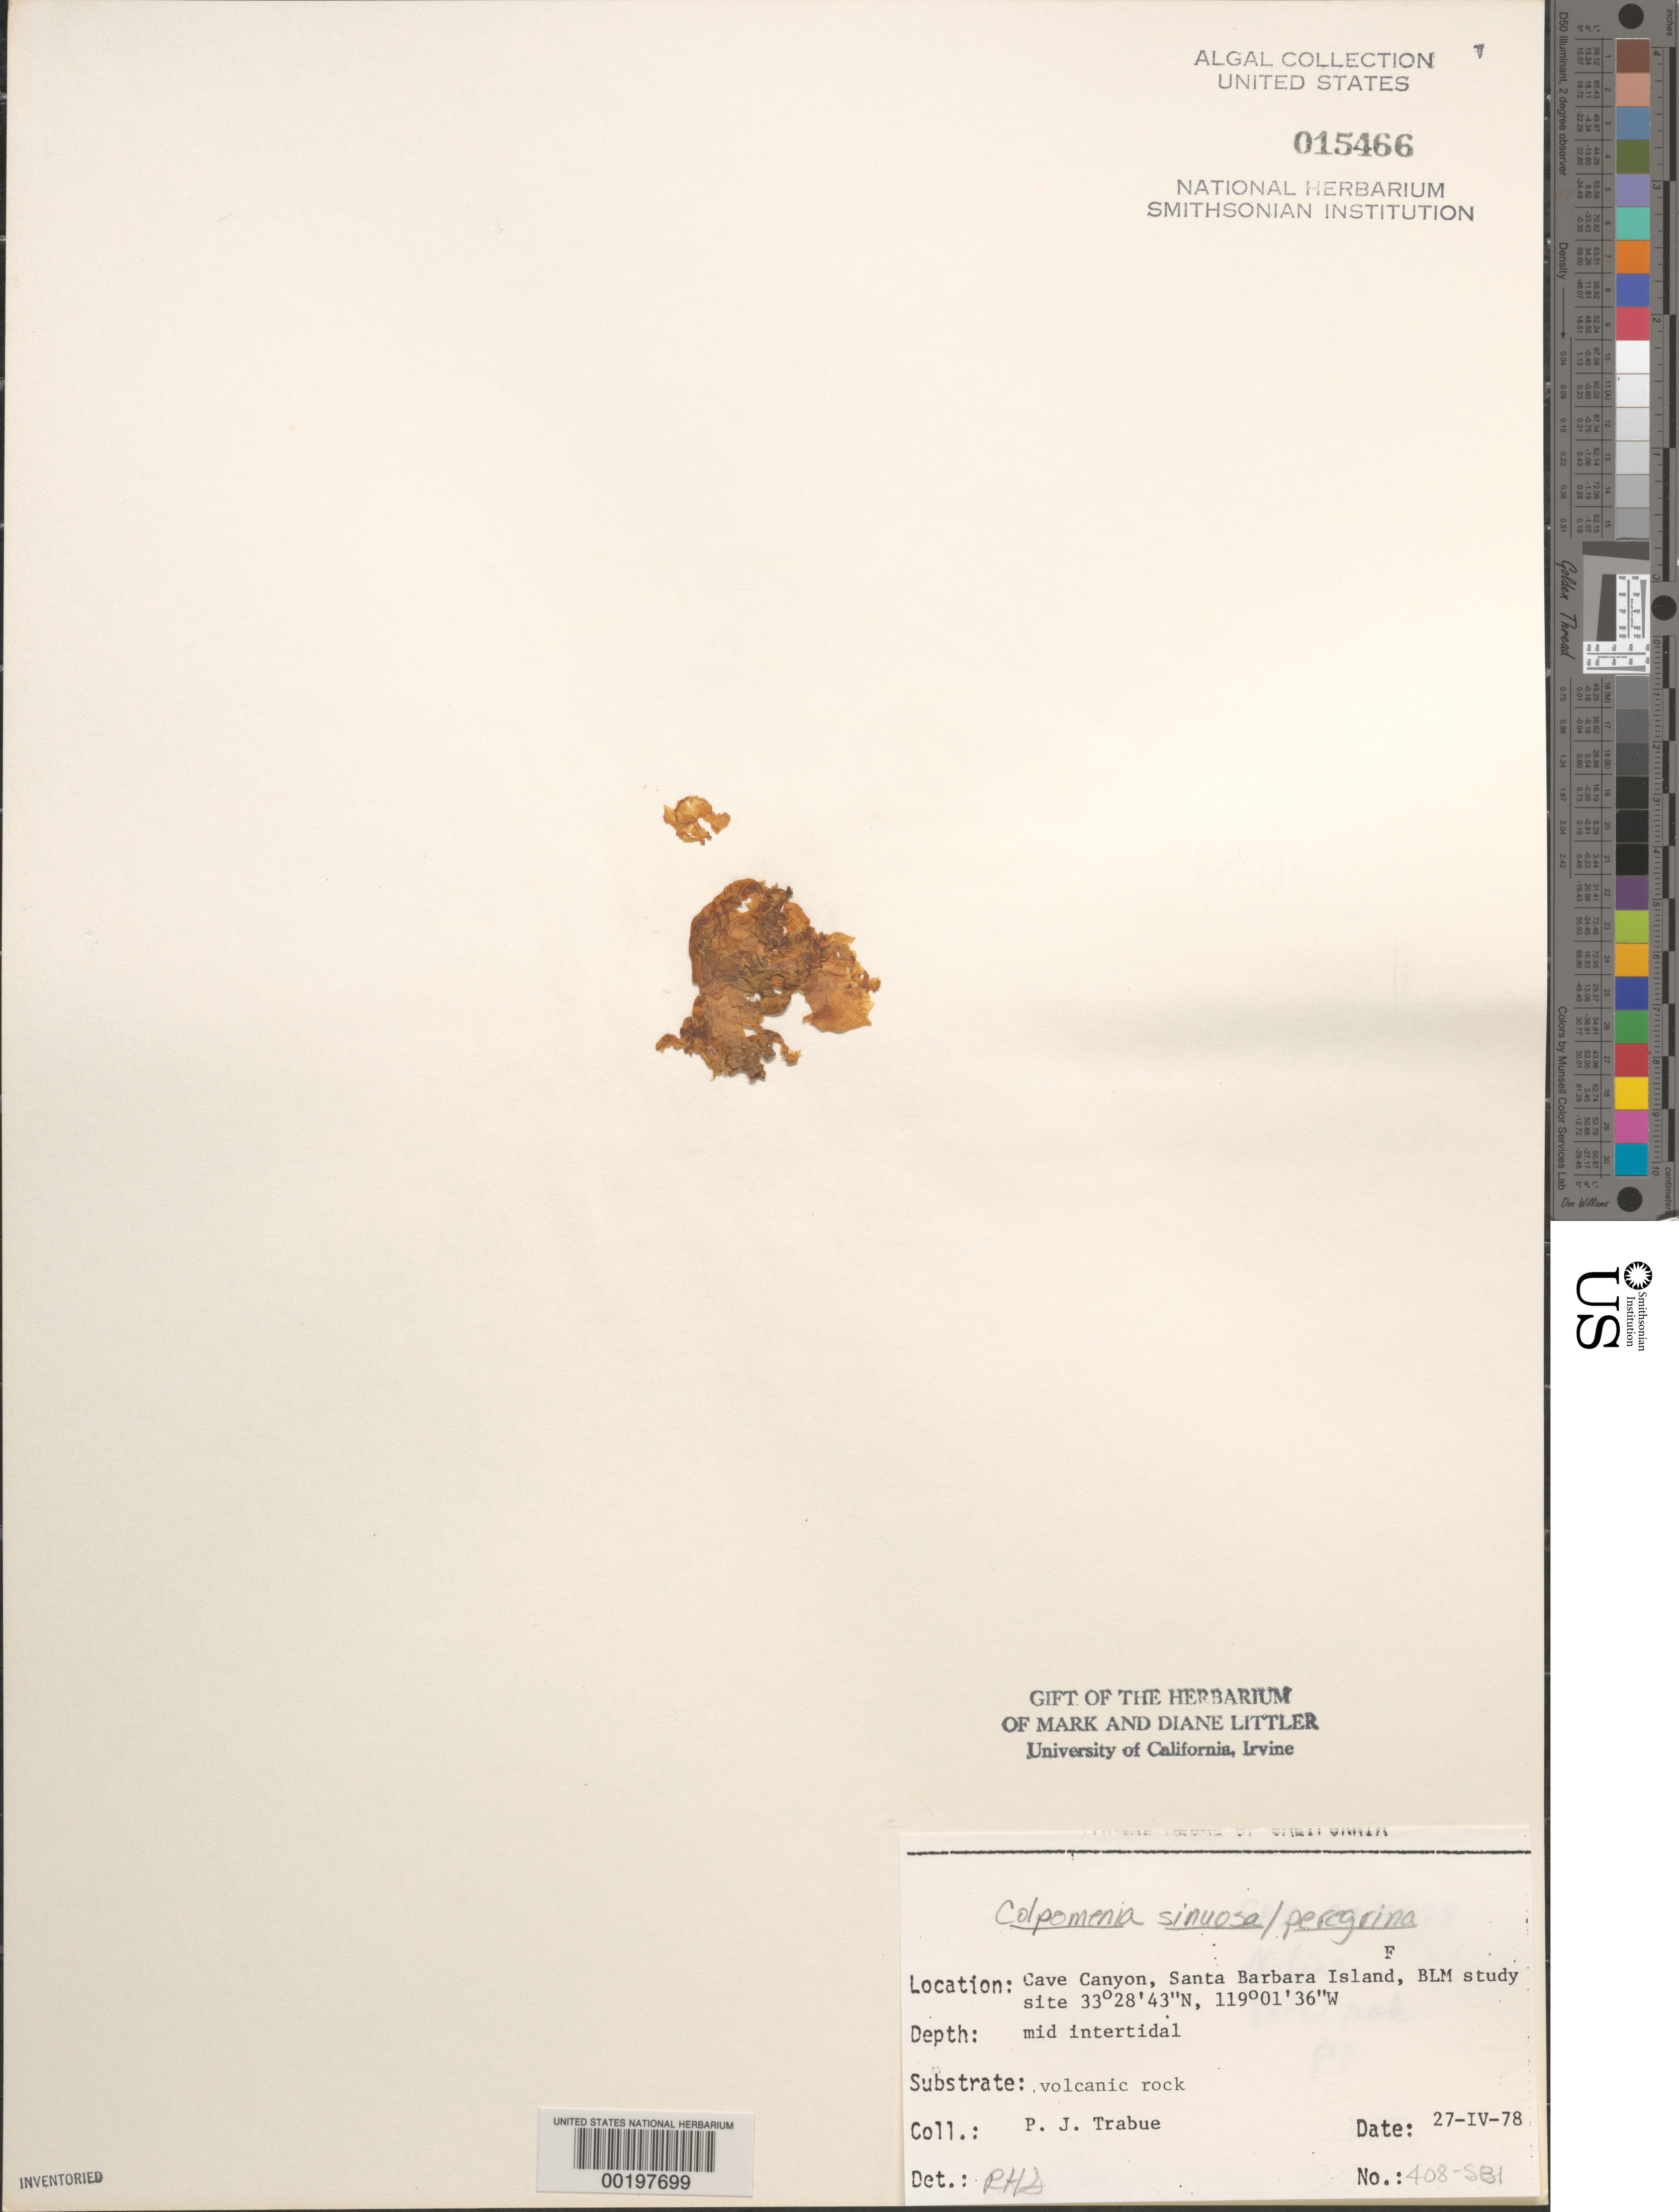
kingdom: Chromista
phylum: Ochrophyta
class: Phaeophyceae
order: Scytosiphonales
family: Scytosiphonaceae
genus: Colpomenia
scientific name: Colpomenia sinuosa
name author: (K. Mert. ex Roth) Derbes & Solier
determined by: Sims, Robert H.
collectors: P. J. Trabue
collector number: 408-sbi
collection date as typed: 27 Apr 1978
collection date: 1978-04-27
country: United States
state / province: California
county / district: Santa Barbara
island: Santa Barbara Island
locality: Cave Canyon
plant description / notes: BLM-SOCALBIGHT Rocky Intertidal Survey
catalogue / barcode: US 15466